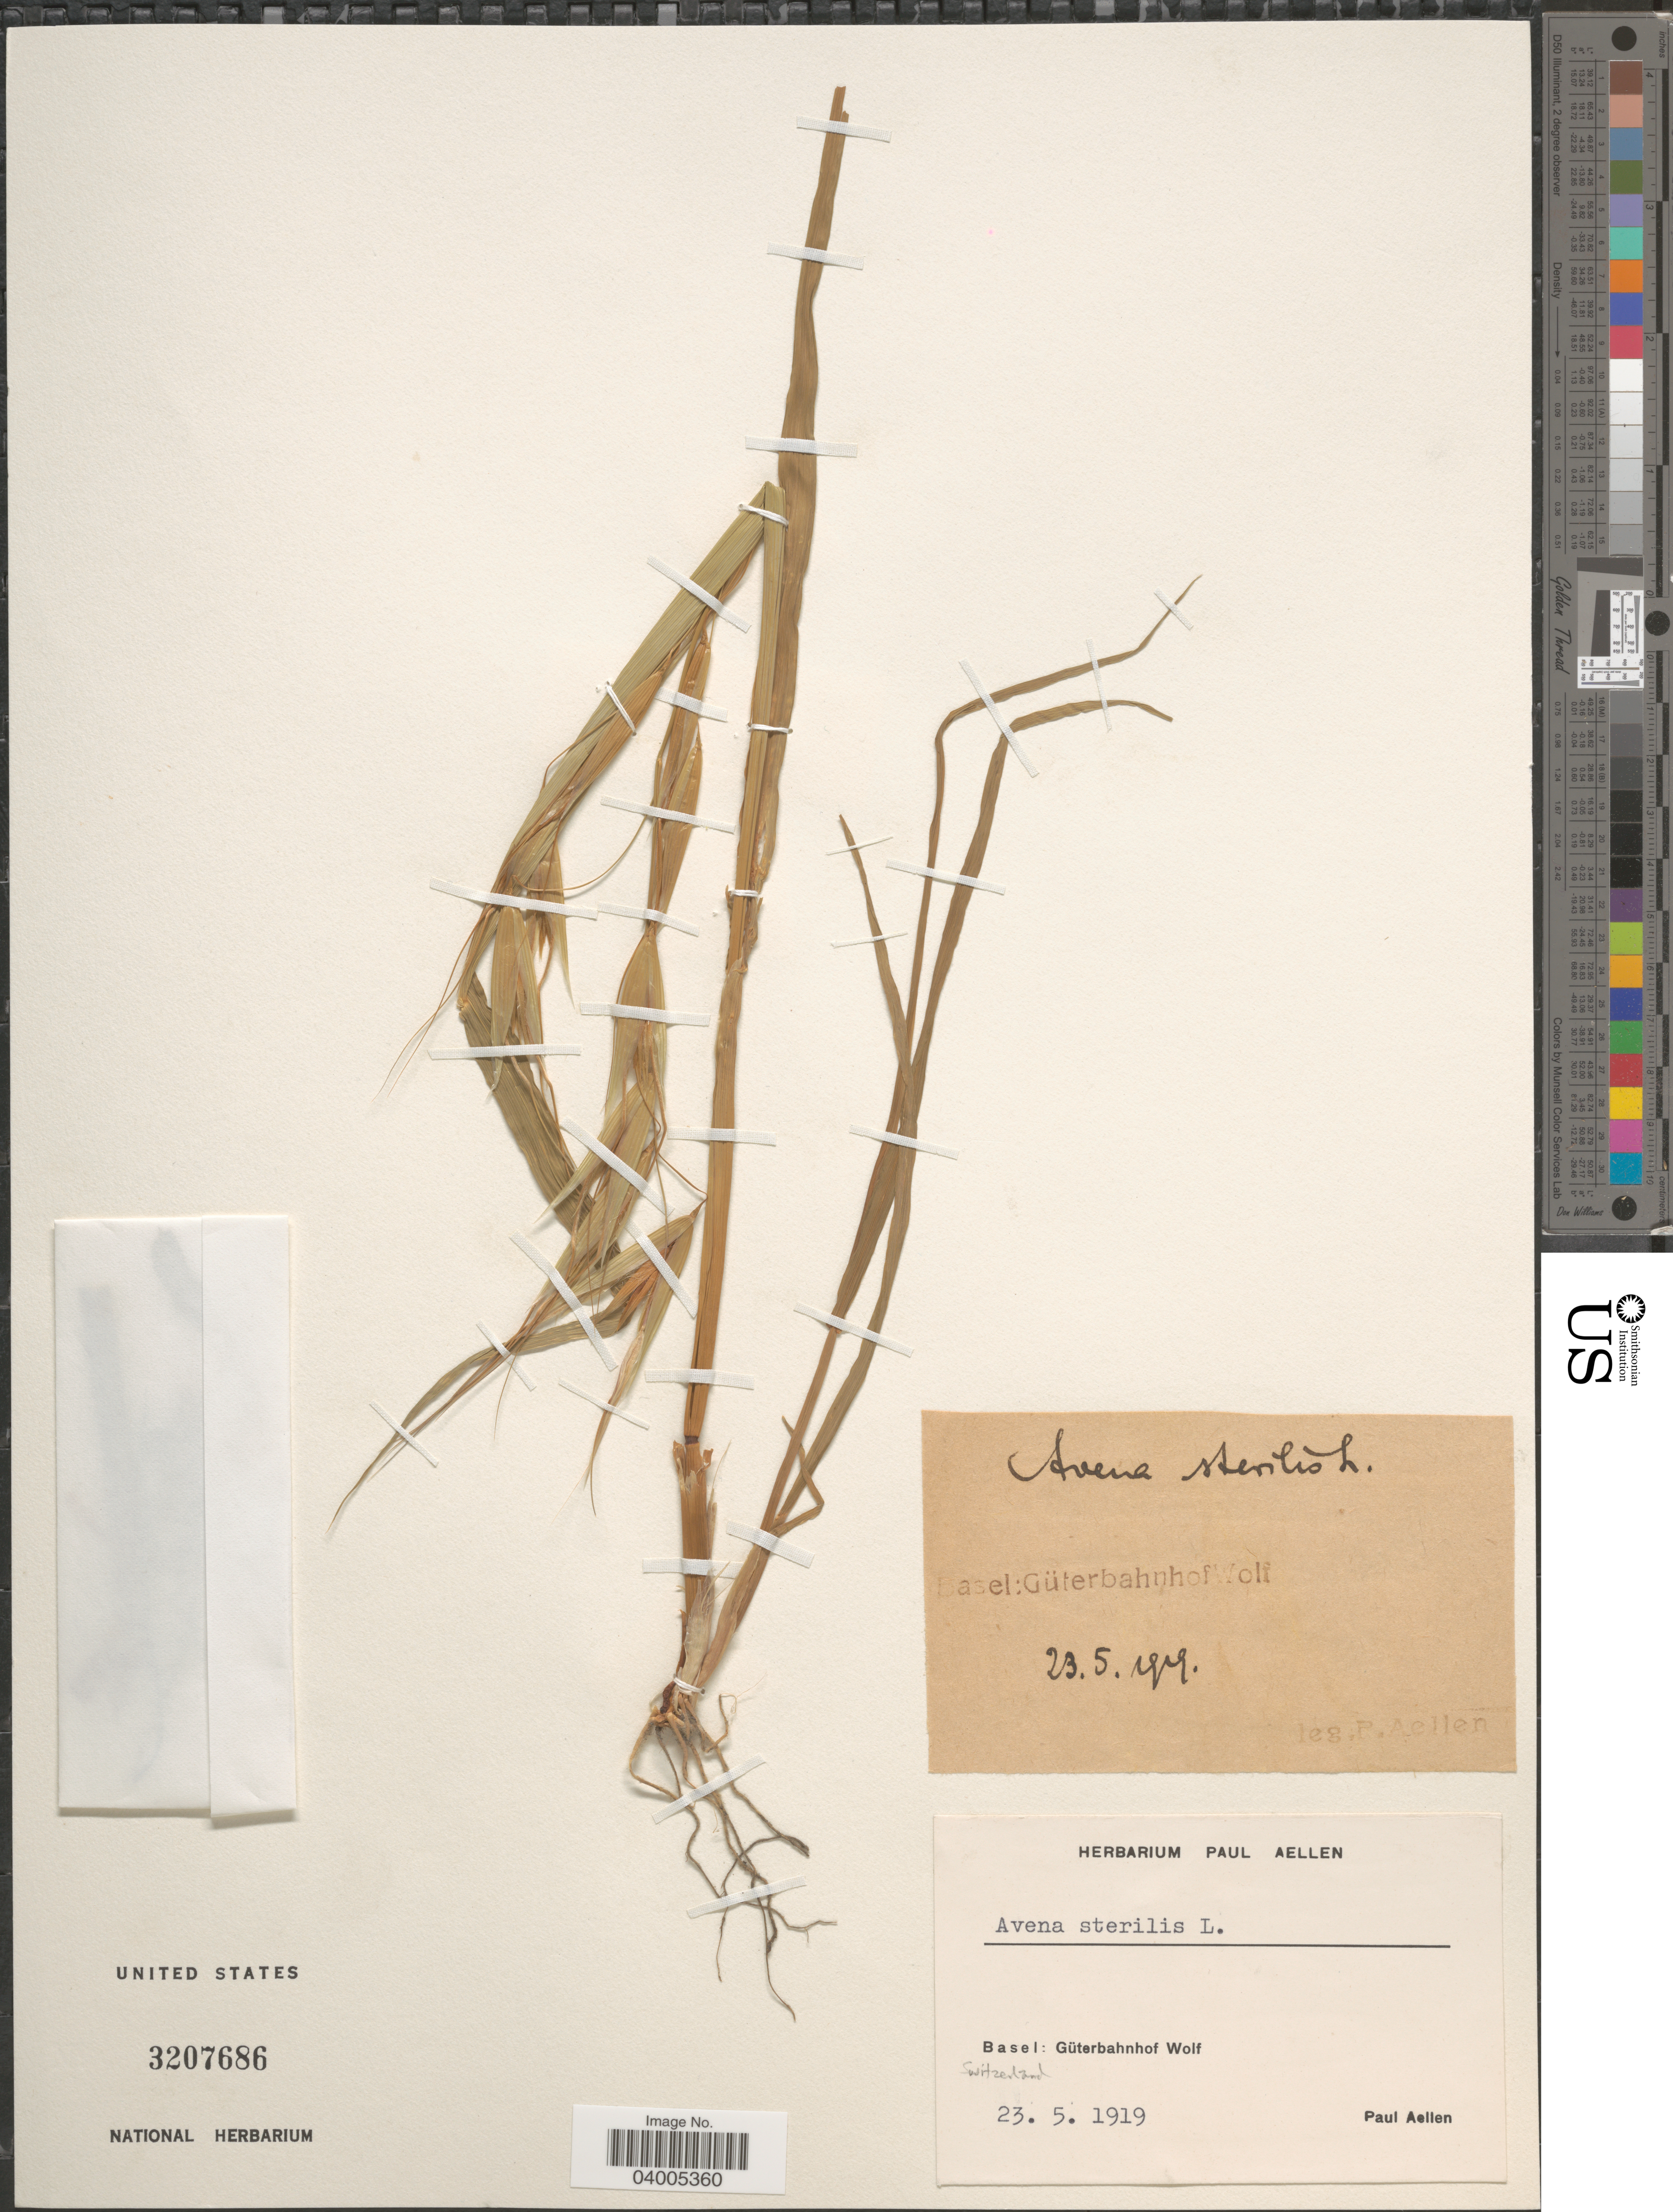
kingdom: Plantae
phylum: Tracheophyta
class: Liliopsida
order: Poales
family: Poaceae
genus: Avena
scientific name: Avena sterilis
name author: L.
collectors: P. Aellen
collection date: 1919-05-23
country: Switzerland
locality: Basel: Güterbahnhof Wolf.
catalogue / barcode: US 3207686